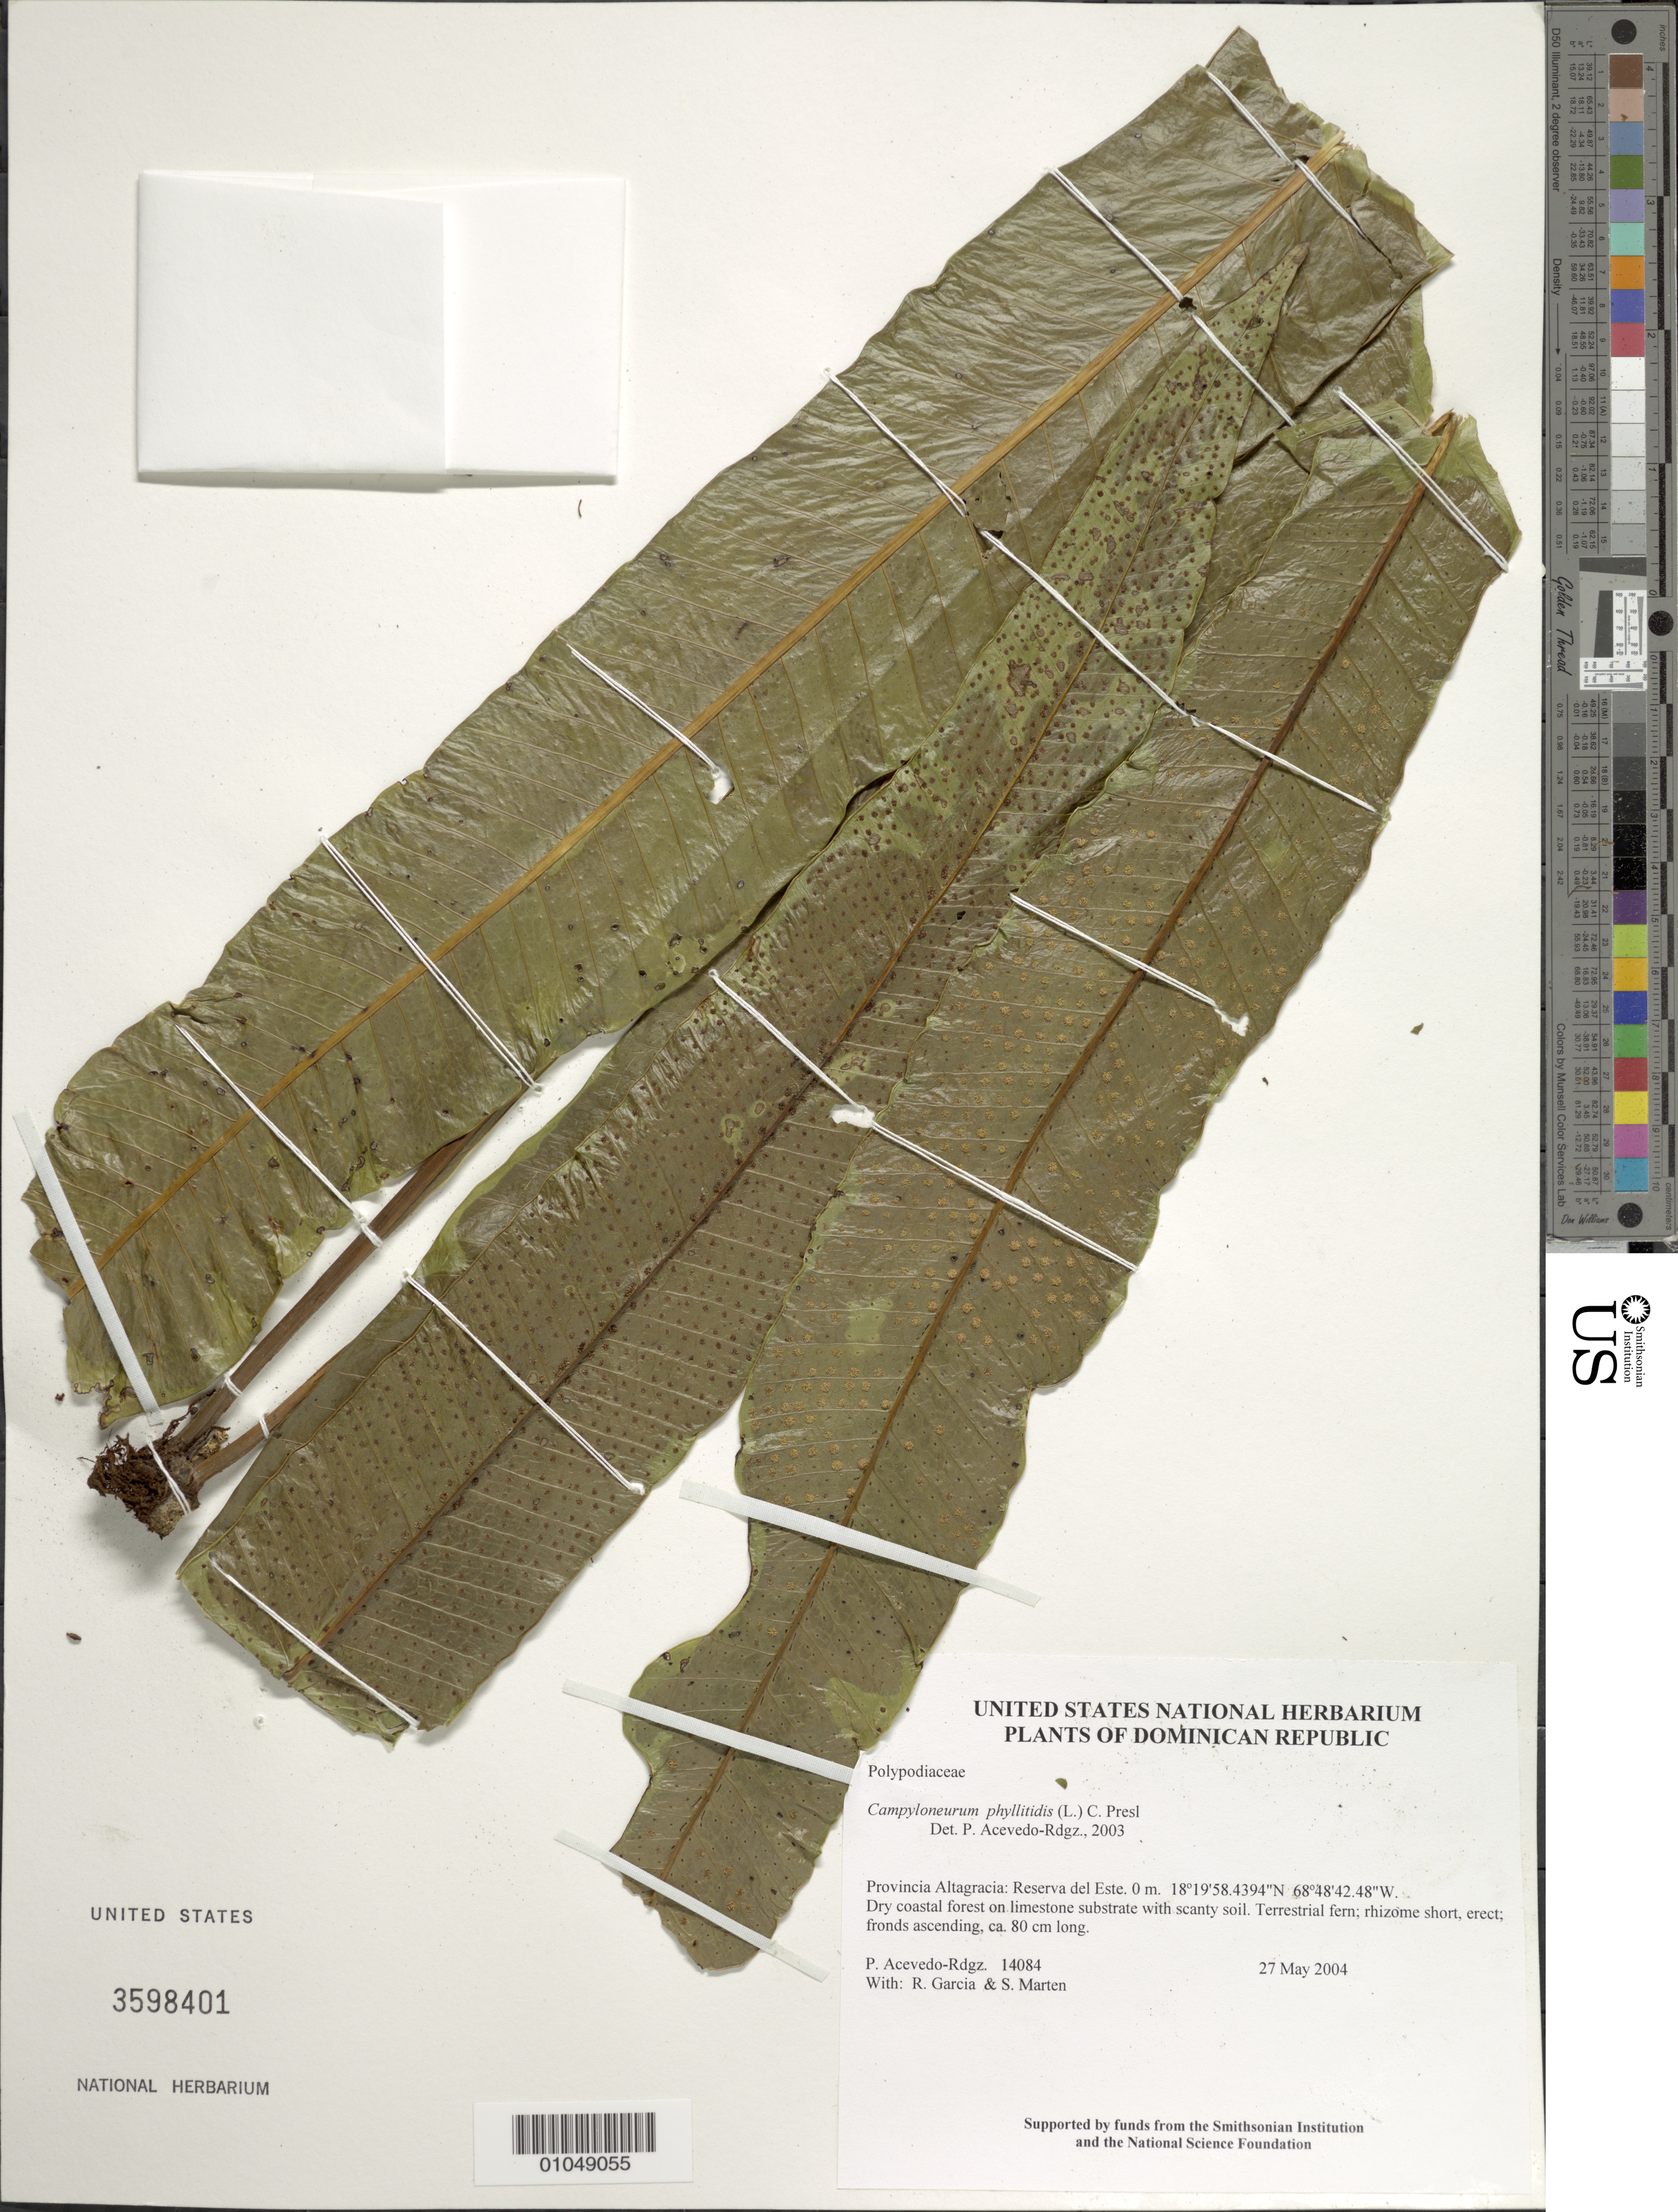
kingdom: Plantae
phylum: Tracheophyta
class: Polypodiopsida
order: Polypodiales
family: Polypodiaceae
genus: Campyloneurum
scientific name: Campyloneurum phyllitidis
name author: (L.) C. Presl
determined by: Acevedo-Rodríguez, P., (BOT), Smithsonian Institution - National Museum of Natural History (UNITED STATES)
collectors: P. Acevedo-Rodr., R. G. García & S. Marten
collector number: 14084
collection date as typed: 27 May 2004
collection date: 2004-05-27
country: Dominican Republic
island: Hispaniola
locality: Provincia Altagracia: Reserva del Este.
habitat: Dry coastal forest on limestone substrate with scanty soil.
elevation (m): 0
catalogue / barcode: US 3598401